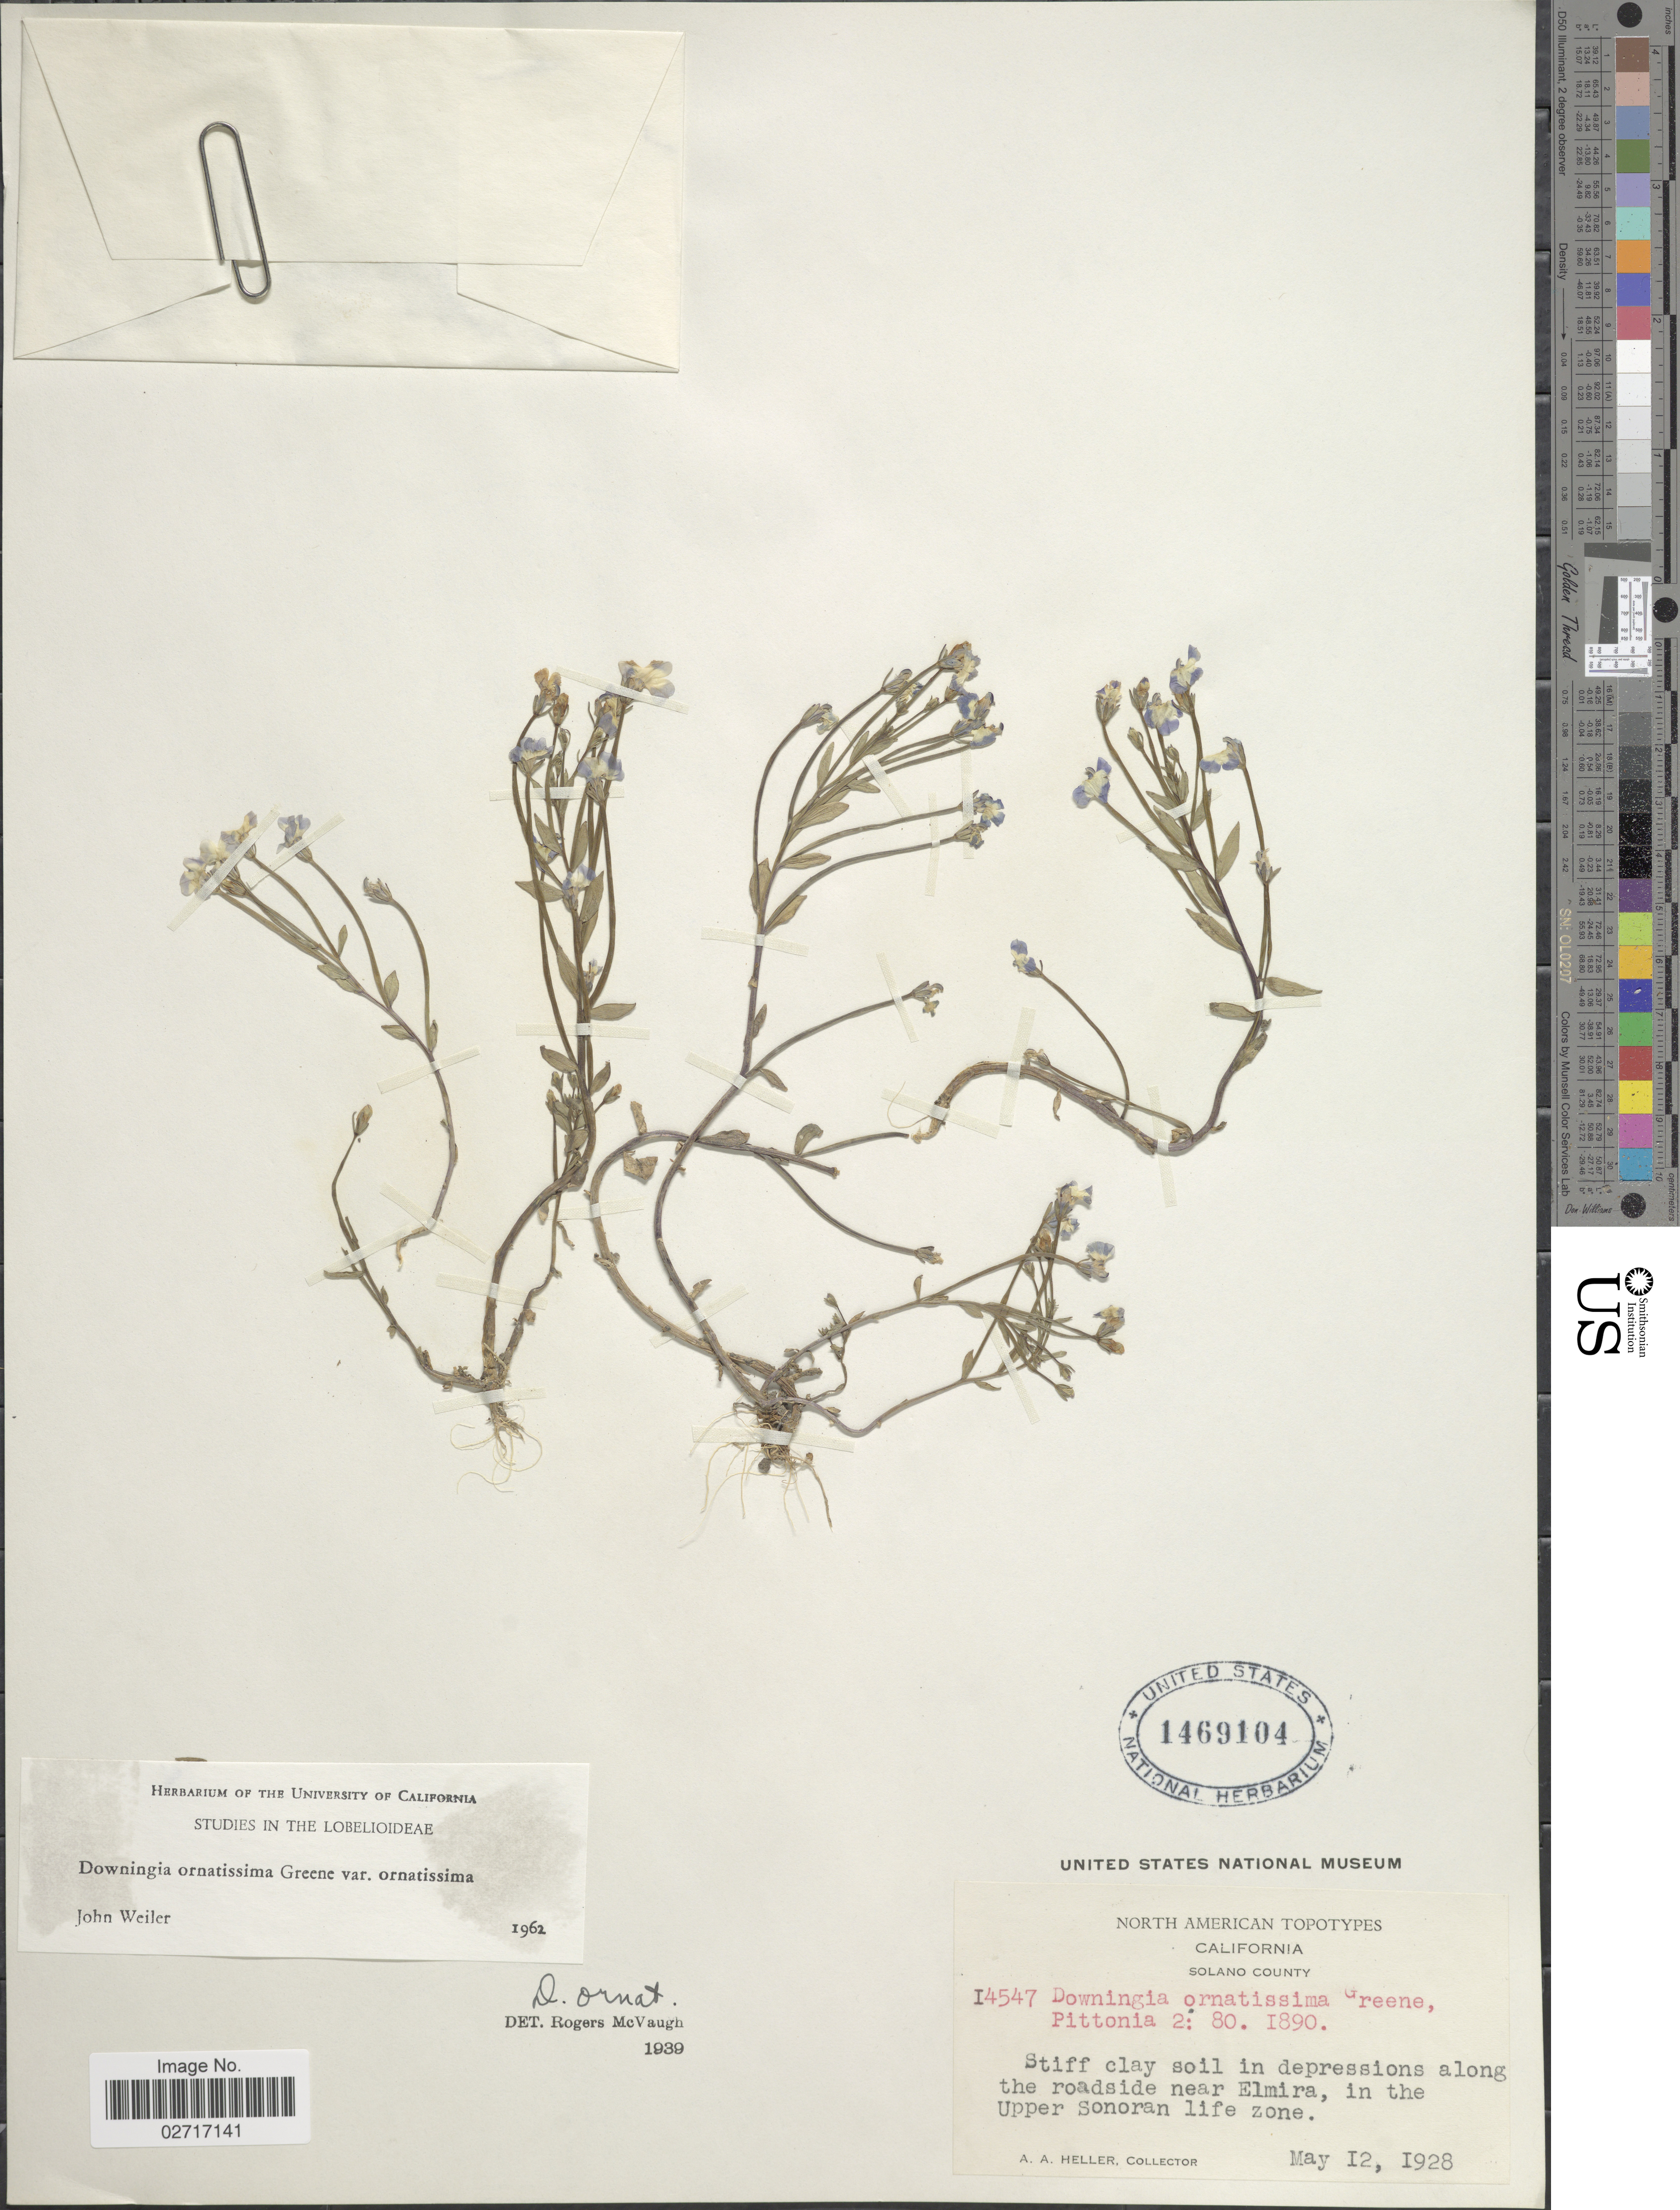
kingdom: Plantae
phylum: Tracheophyta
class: Magnoliopsida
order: Asterales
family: Campanulaceae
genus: Downingia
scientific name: Downingia ornatissima var. ornatissima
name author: Greene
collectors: A. A. Heller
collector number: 14547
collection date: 1928-05-12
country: United States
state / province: California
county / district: Solano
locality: Solano County. Stiff clay soil in depressions along the roadside near Elmira, in the Upper Sonoran life zone.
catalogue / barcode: US 1469104